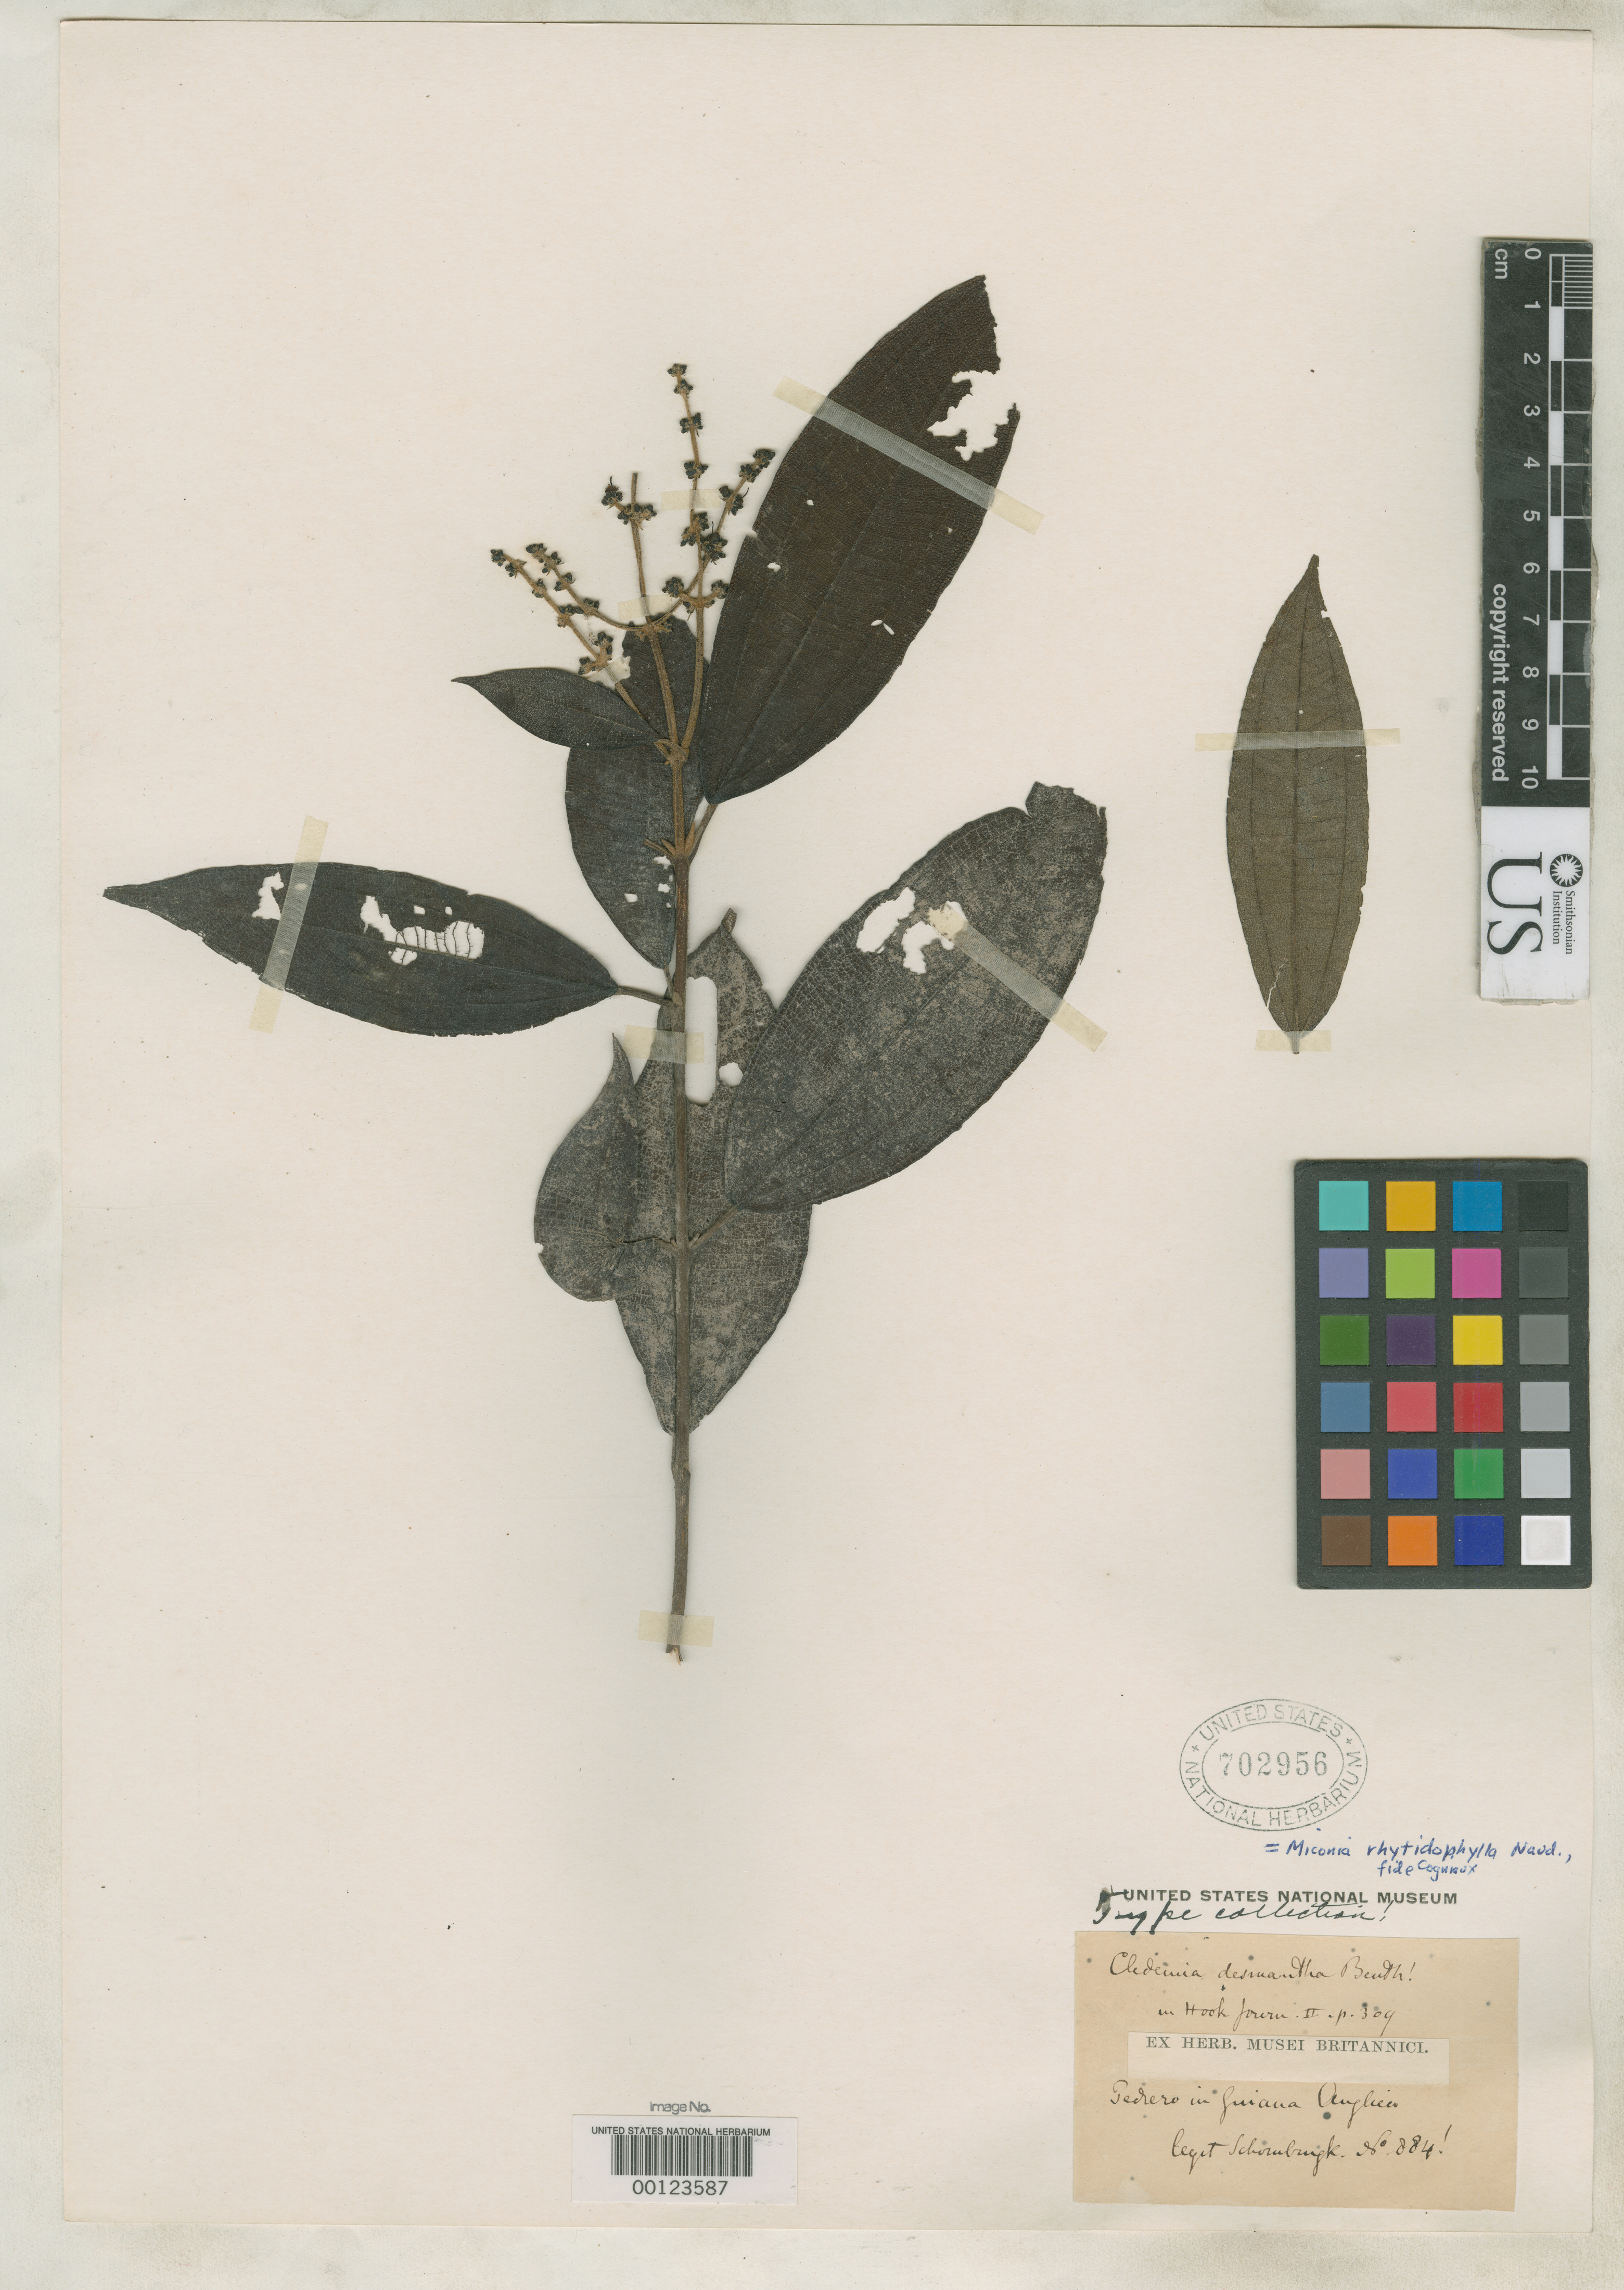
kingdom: Plantae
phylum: Tracheophyta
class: Magnoliopsida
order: Myrtales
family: Melastomataceae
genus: Clidemia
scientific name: Clidemia desmantha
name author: Benth.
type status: Isotype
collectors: R. H. Schomburgk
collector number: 884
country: Guyana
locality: Pedrero.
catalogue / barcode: US 702956